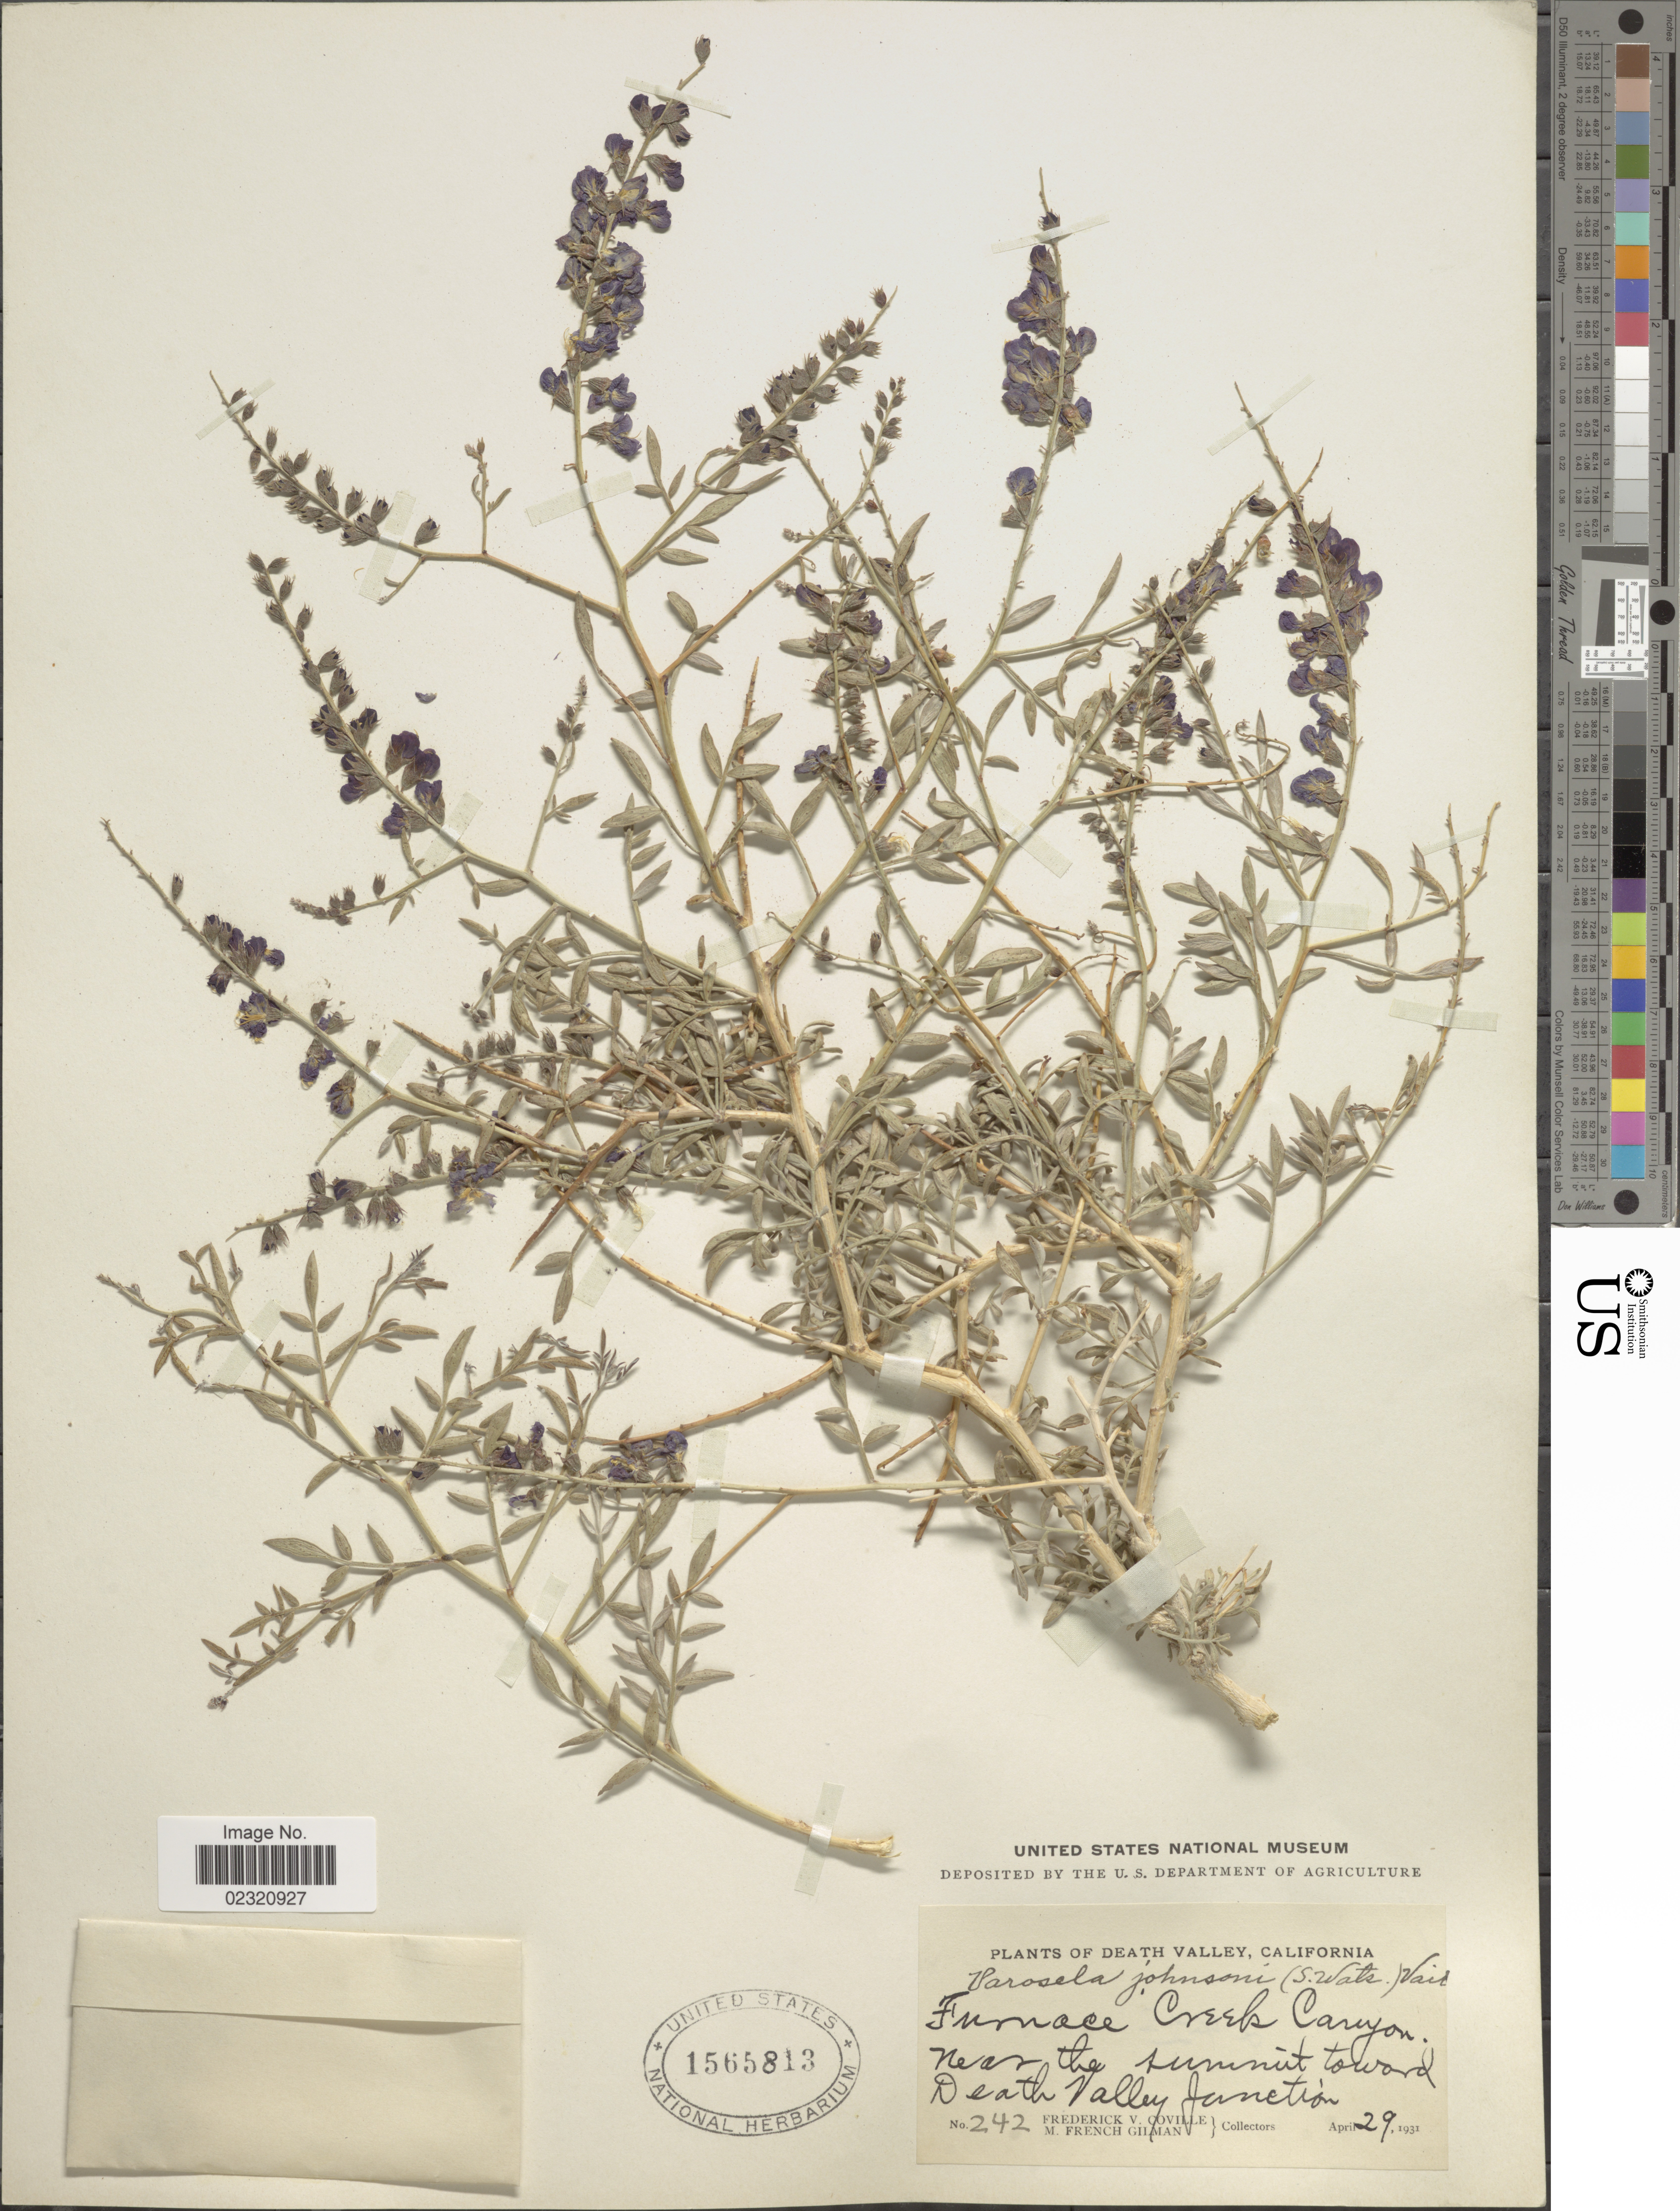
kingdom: Plantae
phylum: Tracheophyta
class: Magnoliopsida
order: Fabales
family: Fabaceae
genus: Psorothamnus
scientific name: Psorothamnus fremontii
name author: (Torr. ex A. Gray) Barneby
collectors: F. V. Coville & M. F. Gilman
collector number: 242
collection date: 1931-04-29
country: United States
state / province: California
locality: Death Valley, near the summit toward Death Valley Junction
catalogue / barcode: US 1565813